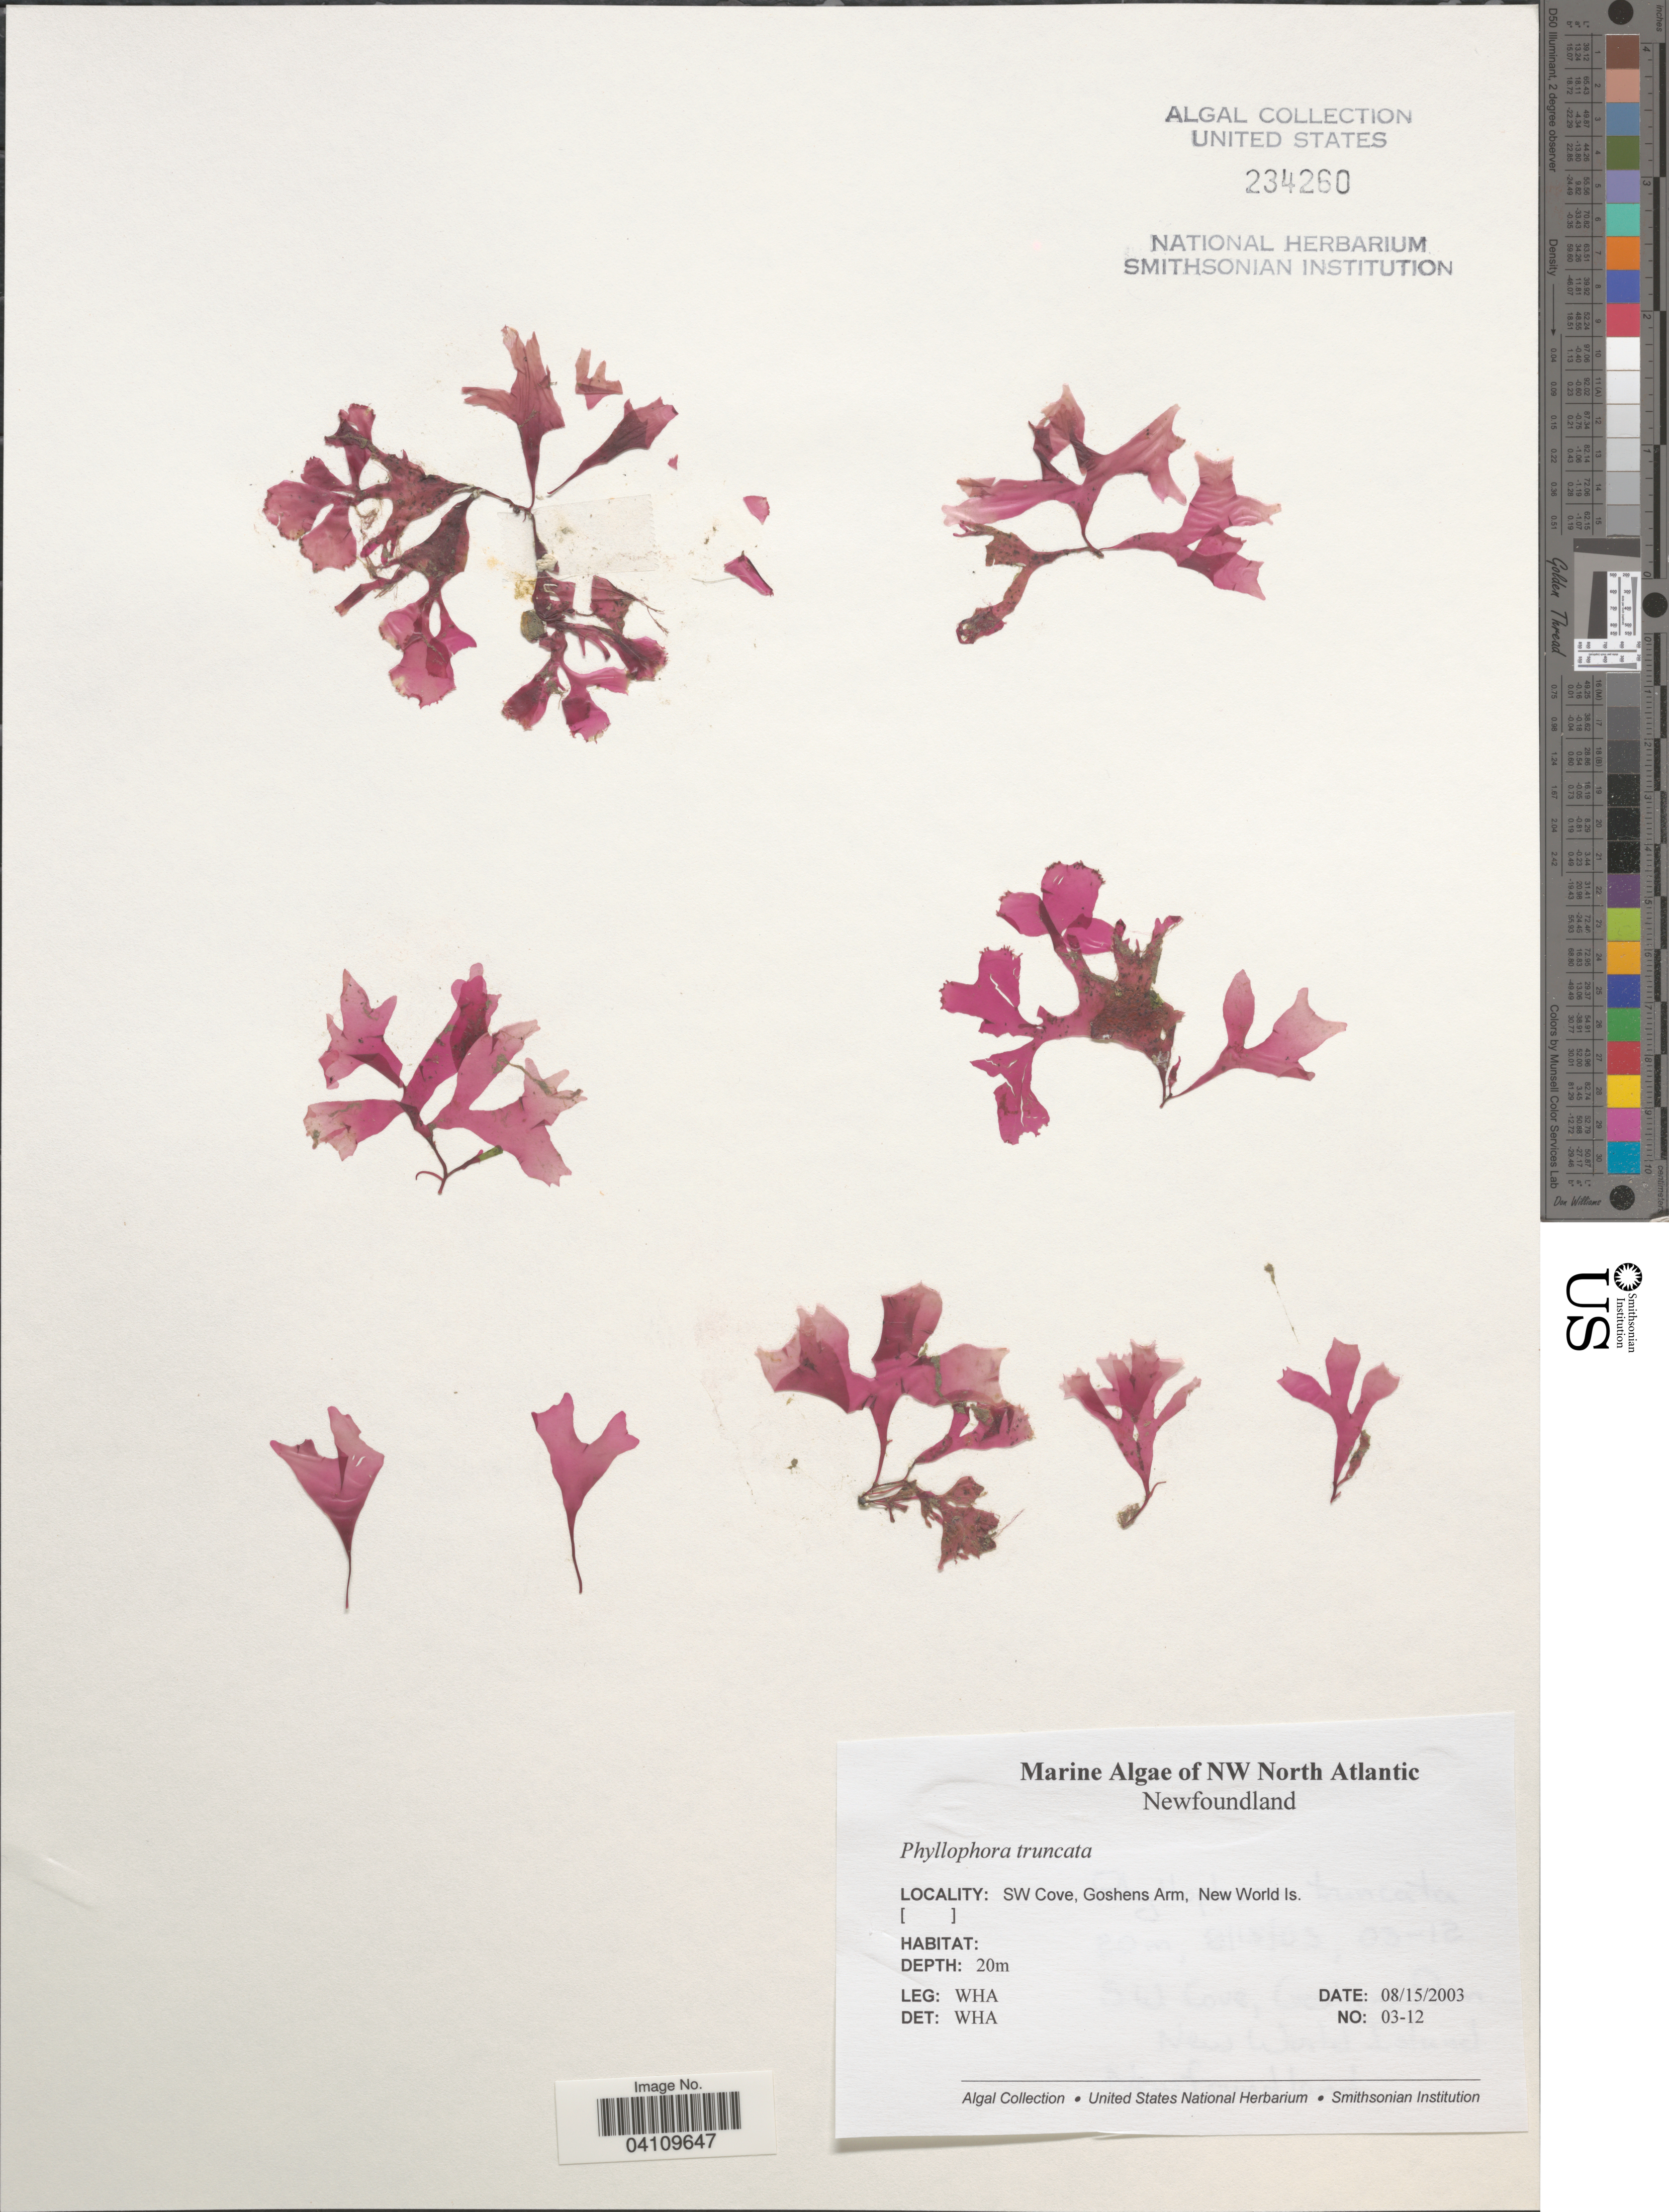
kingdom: Plantae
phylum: Rhodophyta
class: Florideophyceae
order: Gigartinales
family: Phyllophoraceae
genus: Coccotylus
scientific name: Coccotylus truncatus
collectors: W. H. Adey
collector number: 03-12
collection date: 2003-08-15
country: Canada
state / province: Newfoundland and Labrador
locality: NW North Atlantic. SW Cove, Goshens Arm, New World Is.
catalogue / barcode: US 234260